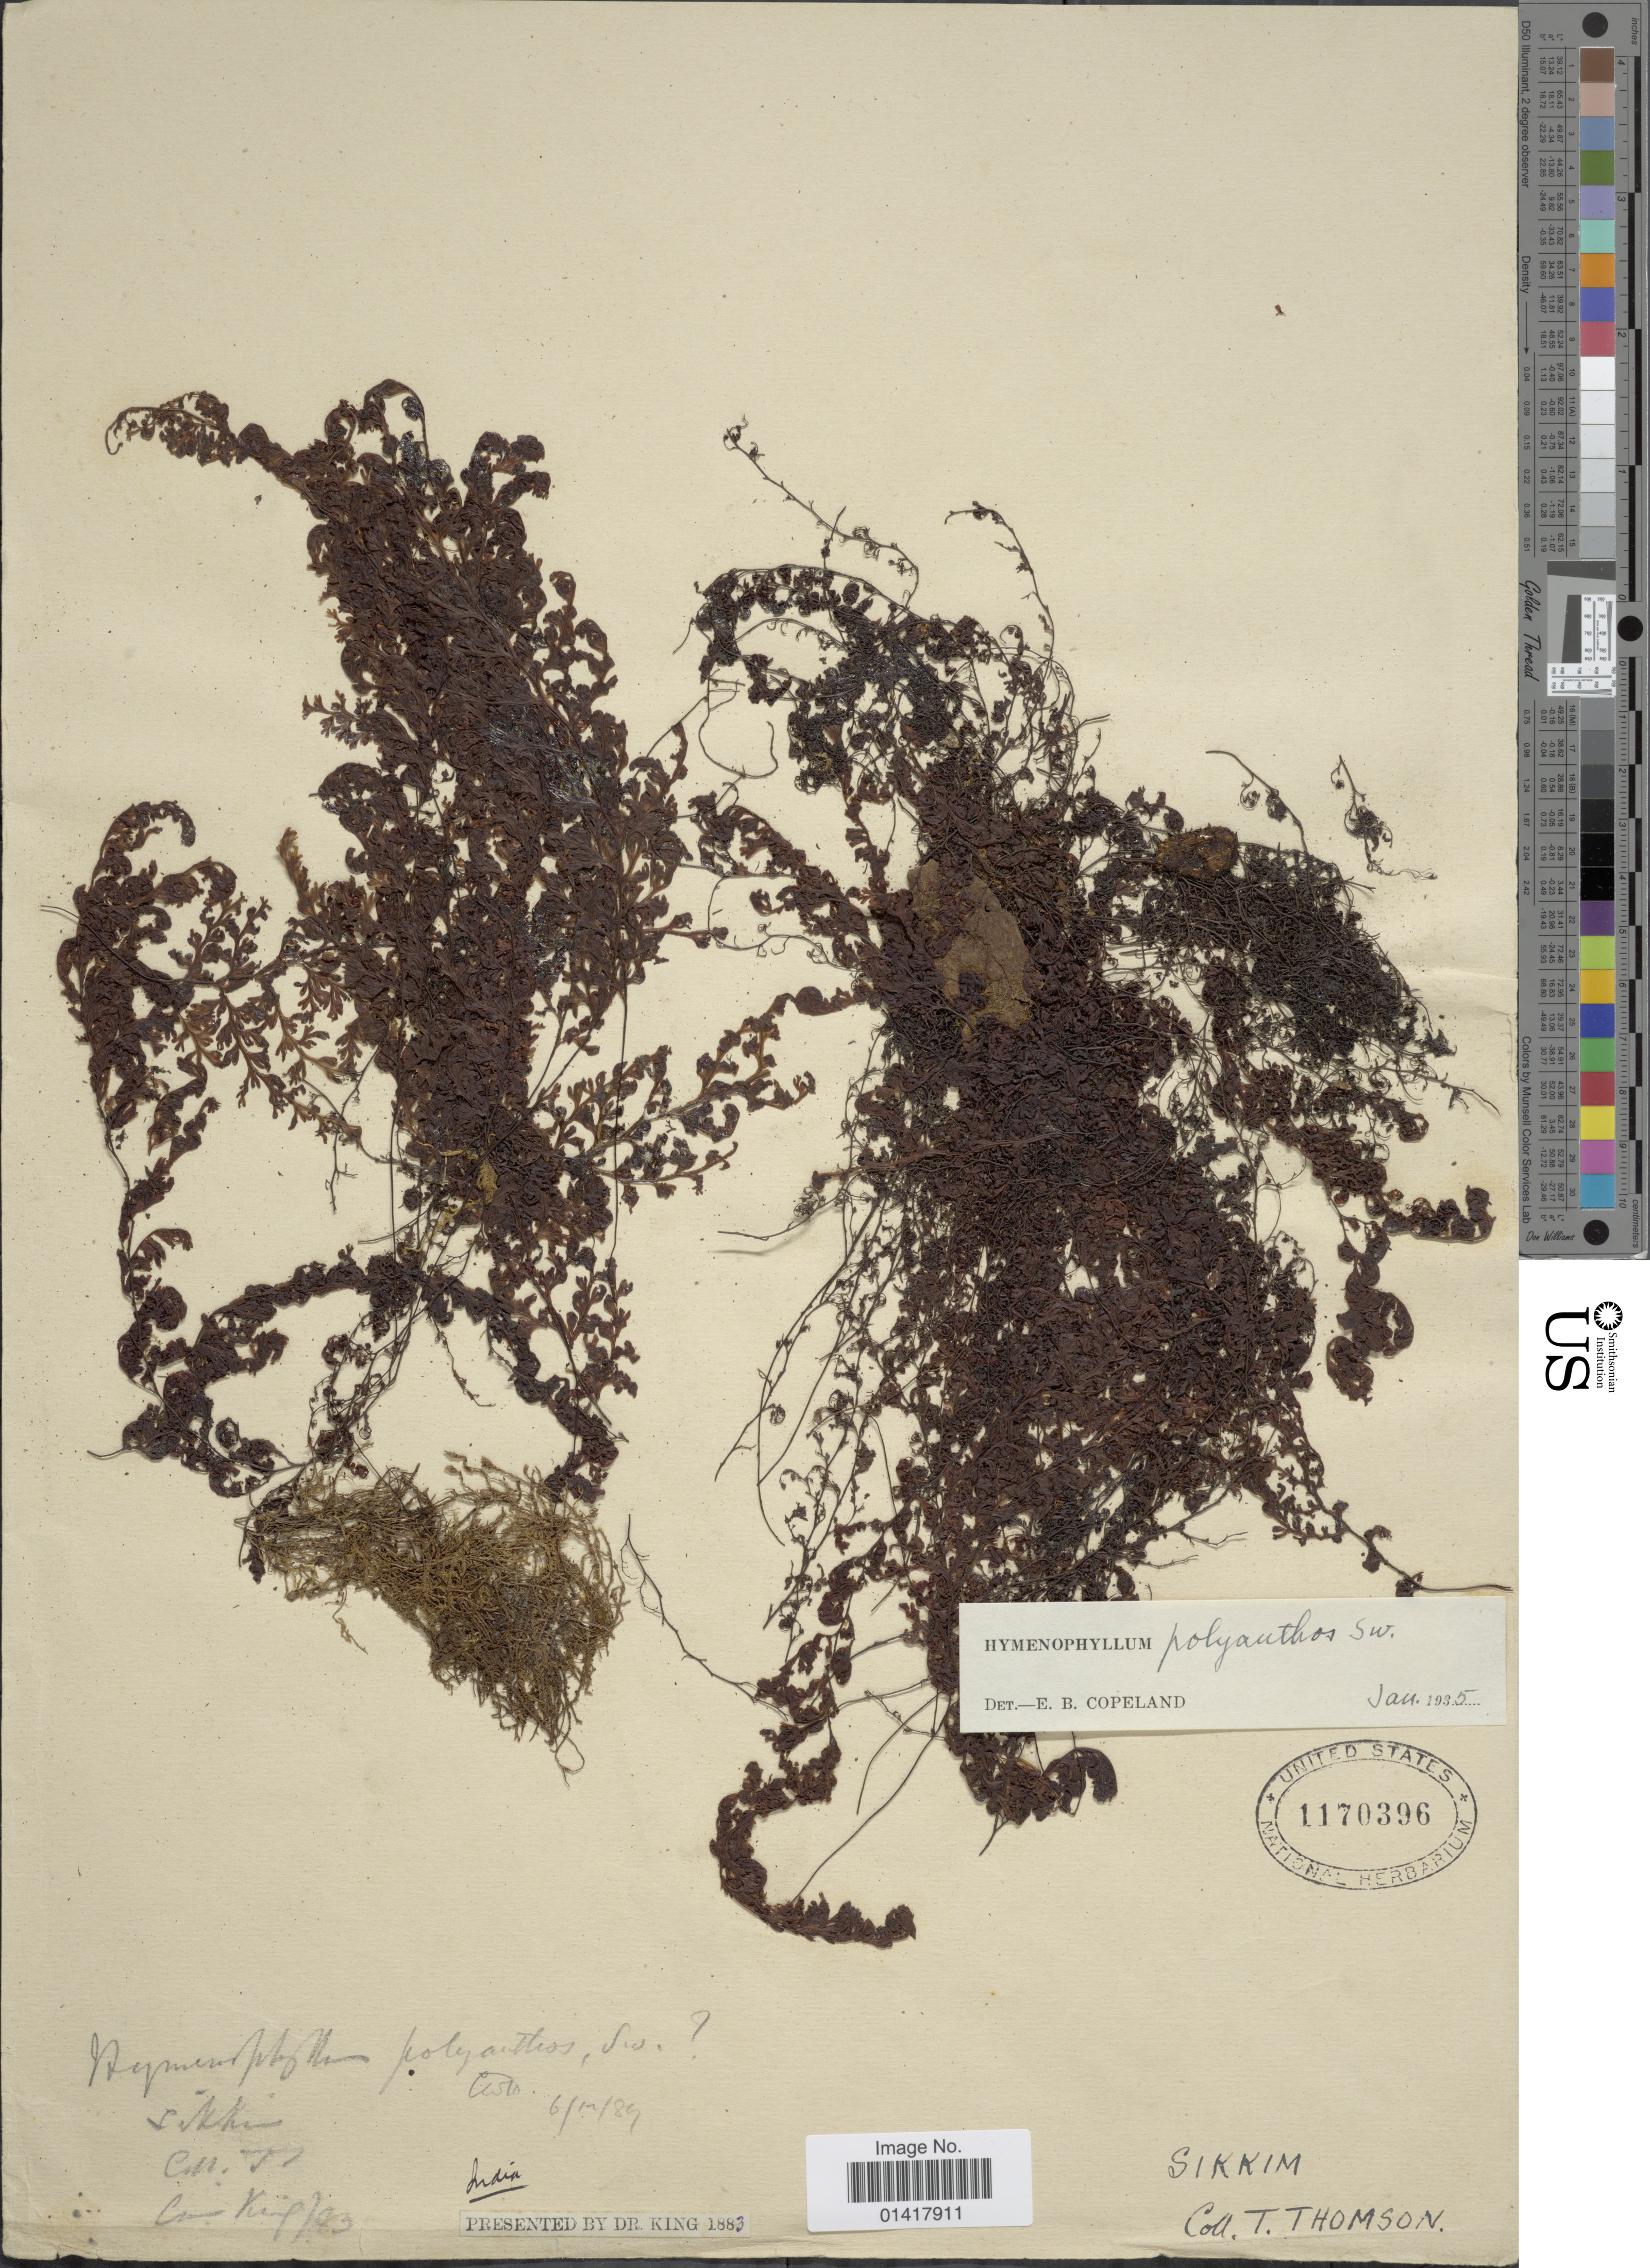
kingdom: Plantae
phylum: Tracheophyta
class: Polypodiopsida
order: Hymenophyllales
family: Hymenophyllaceae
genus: Hymenophyllum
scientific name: Hymenophyllum polyanthos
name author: (Sw.) Sw.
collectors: T. Thomson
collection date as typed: Transcribed d/m/y: //83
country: India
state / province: Sikkim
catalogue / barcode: US 1170396